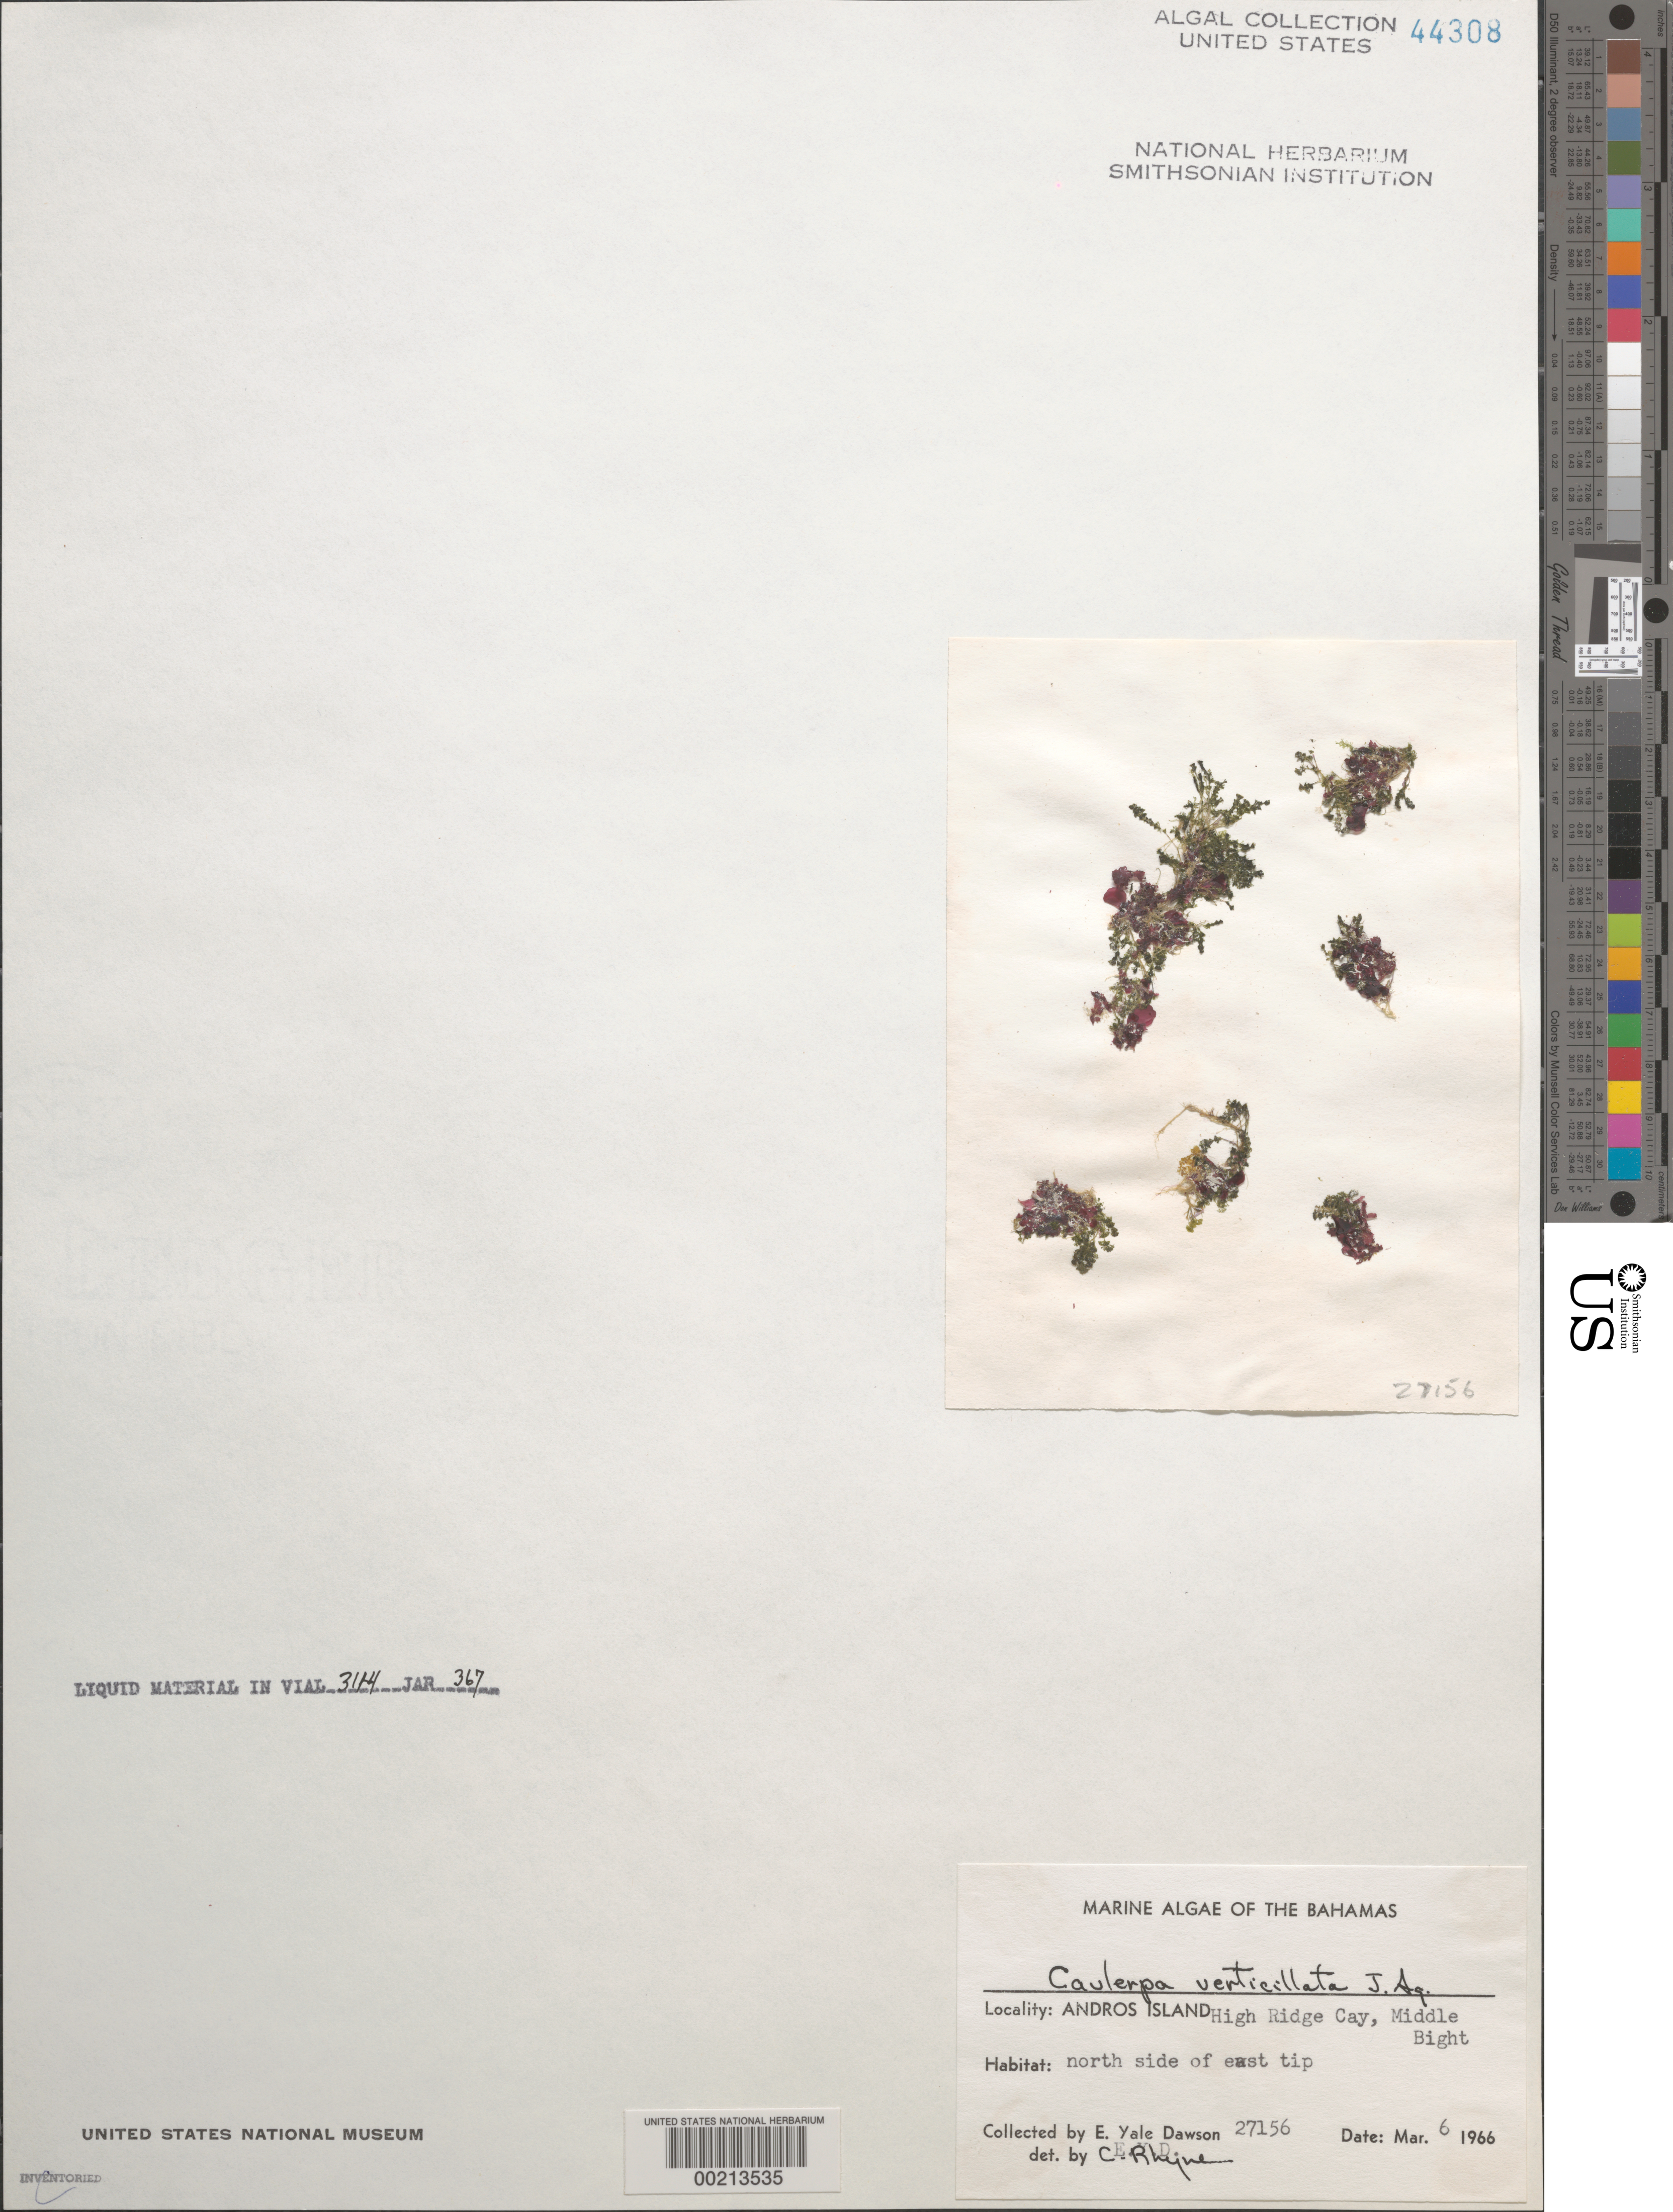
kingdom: Plantae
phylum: Chlorophyta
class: Ulvophyceae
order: Bryopsidales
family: Caulerpaceae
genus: Caulerpa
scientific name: Caulerpa verticillata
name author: J. Agardh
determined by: Rhyne, C. F.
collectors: E. Y. Dawson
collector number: EYD 27156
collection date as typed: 06 Mar 1966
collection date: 1966-03-06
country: Bahamas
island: High Ridge Cay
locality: Middle Bight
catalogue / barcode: US 44308